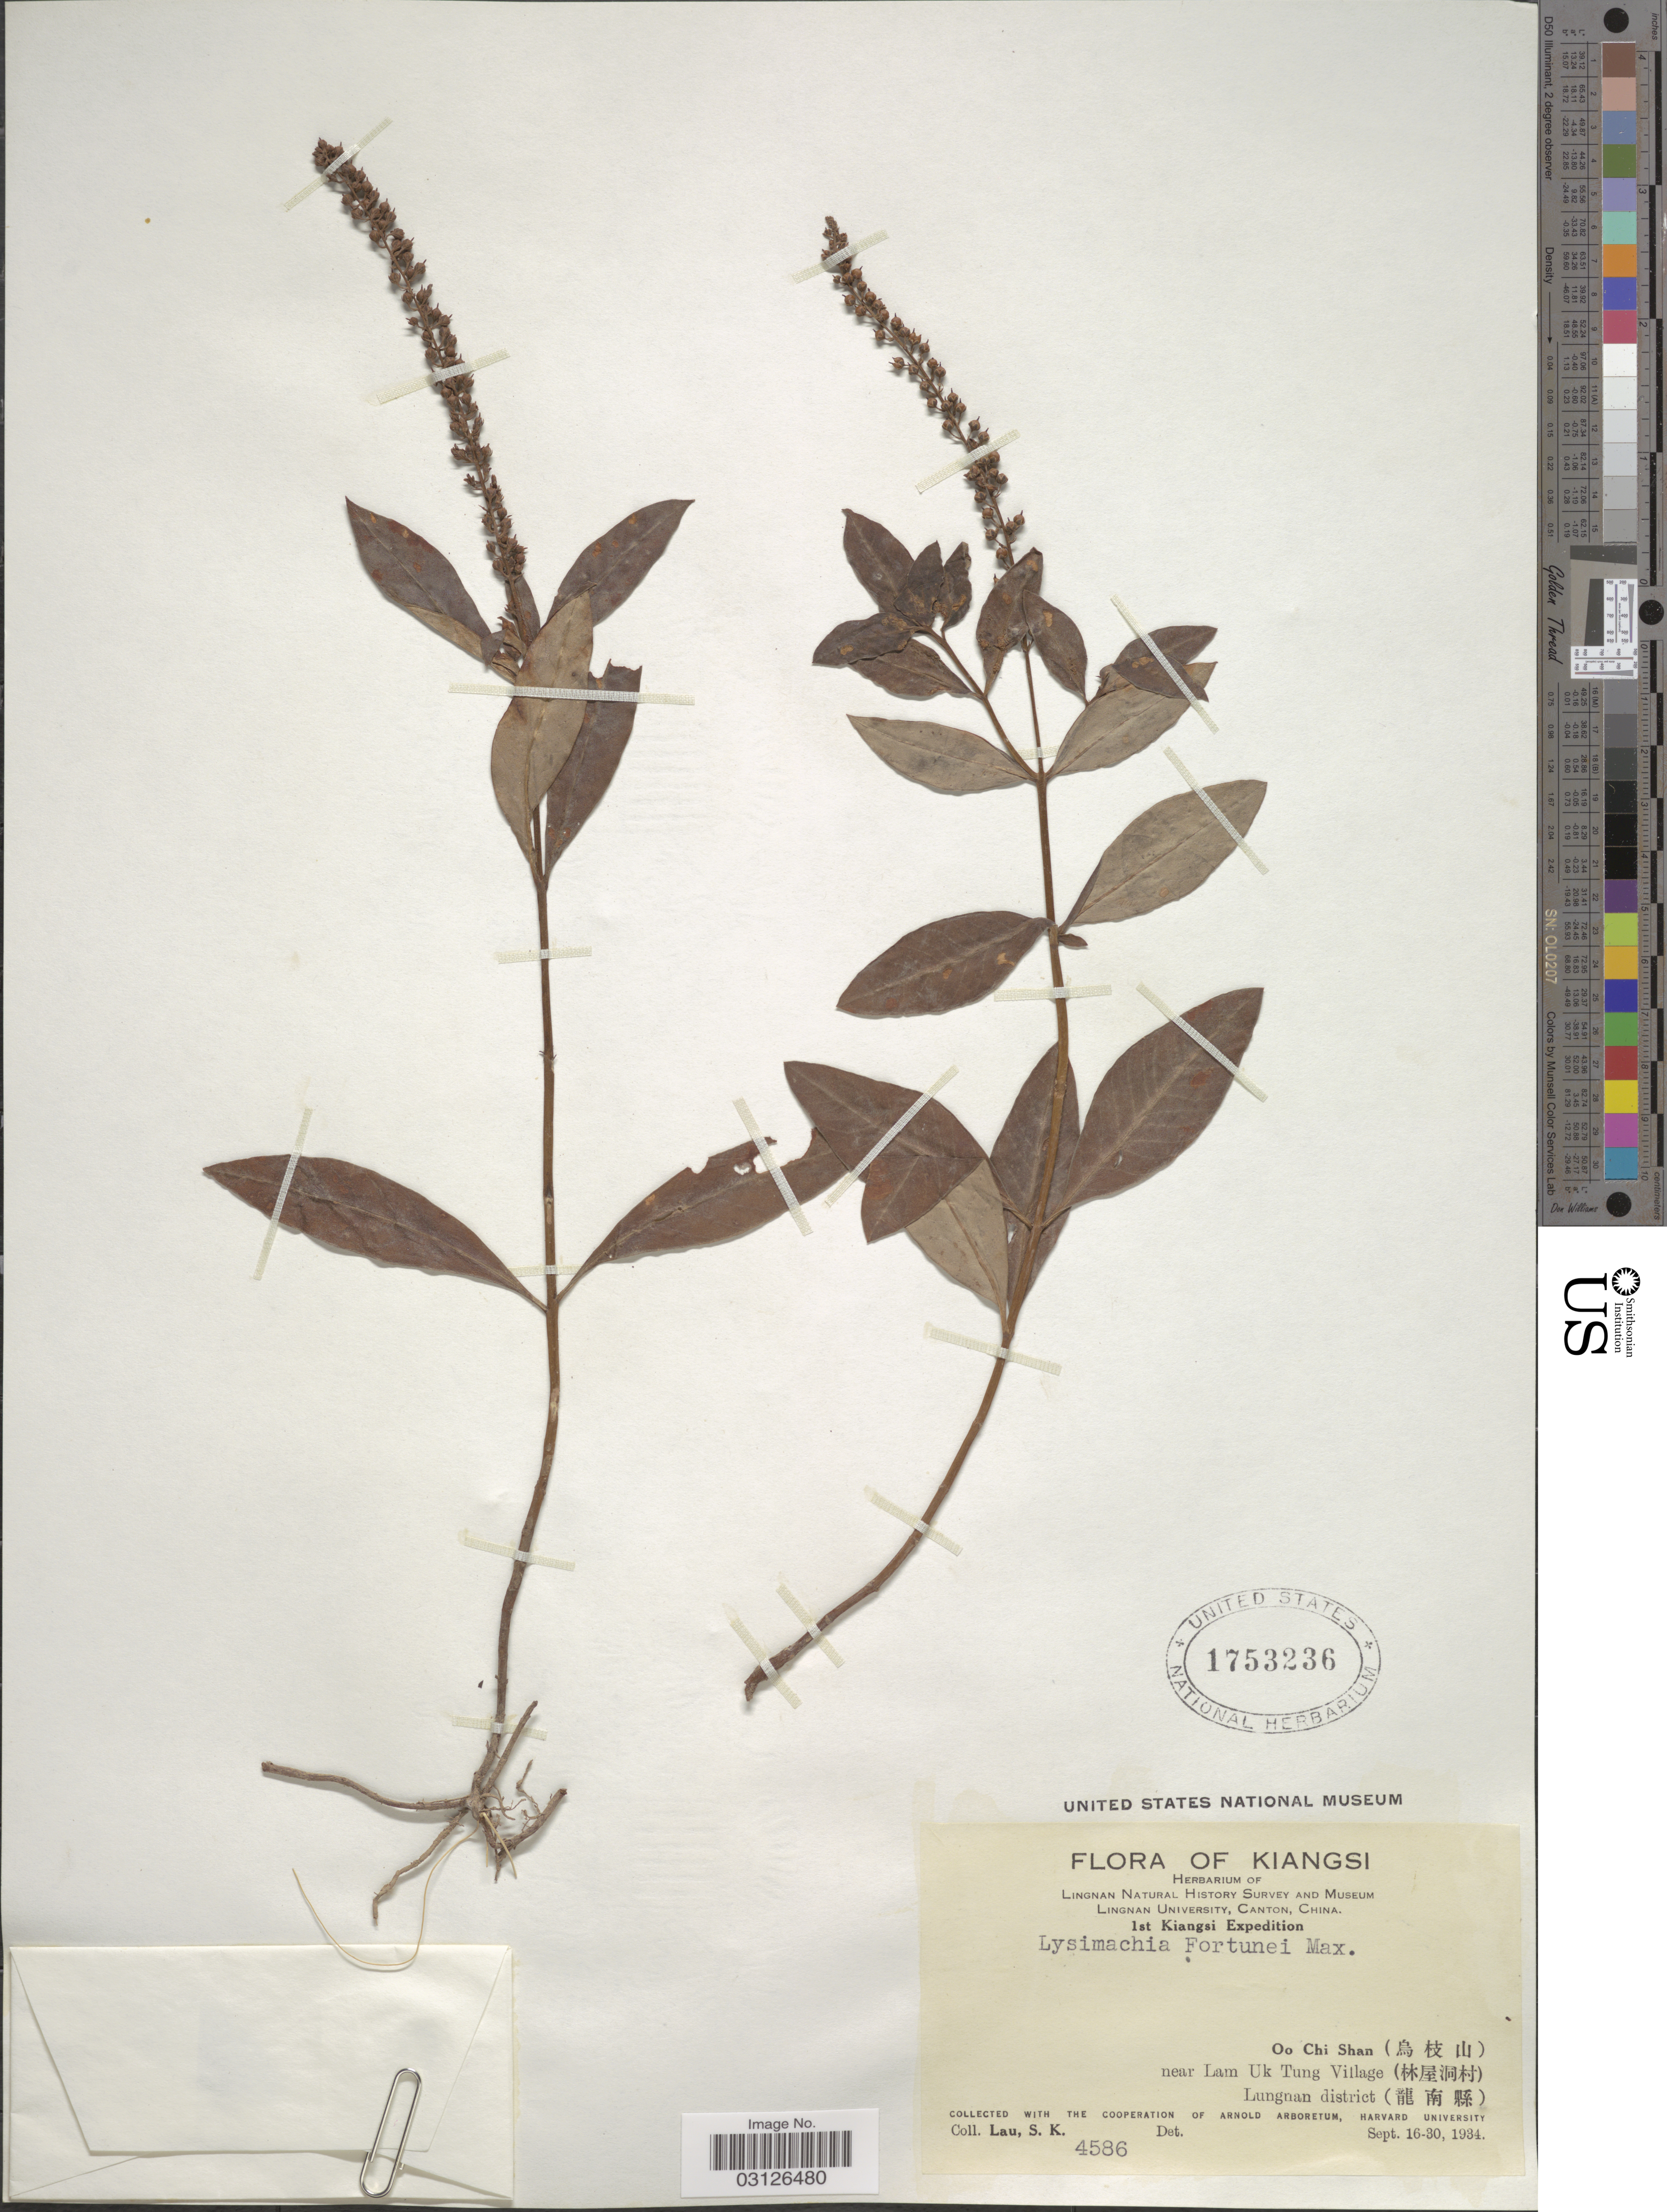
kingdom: Plantae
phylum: Tracheophyta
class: Magnoliopsida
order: Ericales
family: Primulaceae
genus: Lysimachia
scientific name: Lysimachia fortunei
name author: Maxim.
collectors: S. K. Lau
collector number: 4586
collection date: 1934-09-16/1934-09-30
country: China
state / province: Jiangxi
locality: Kiangsi. Oo Chi Shan. Near Lam Uk Tung Village Lungnan district.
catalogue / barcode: US 1753236